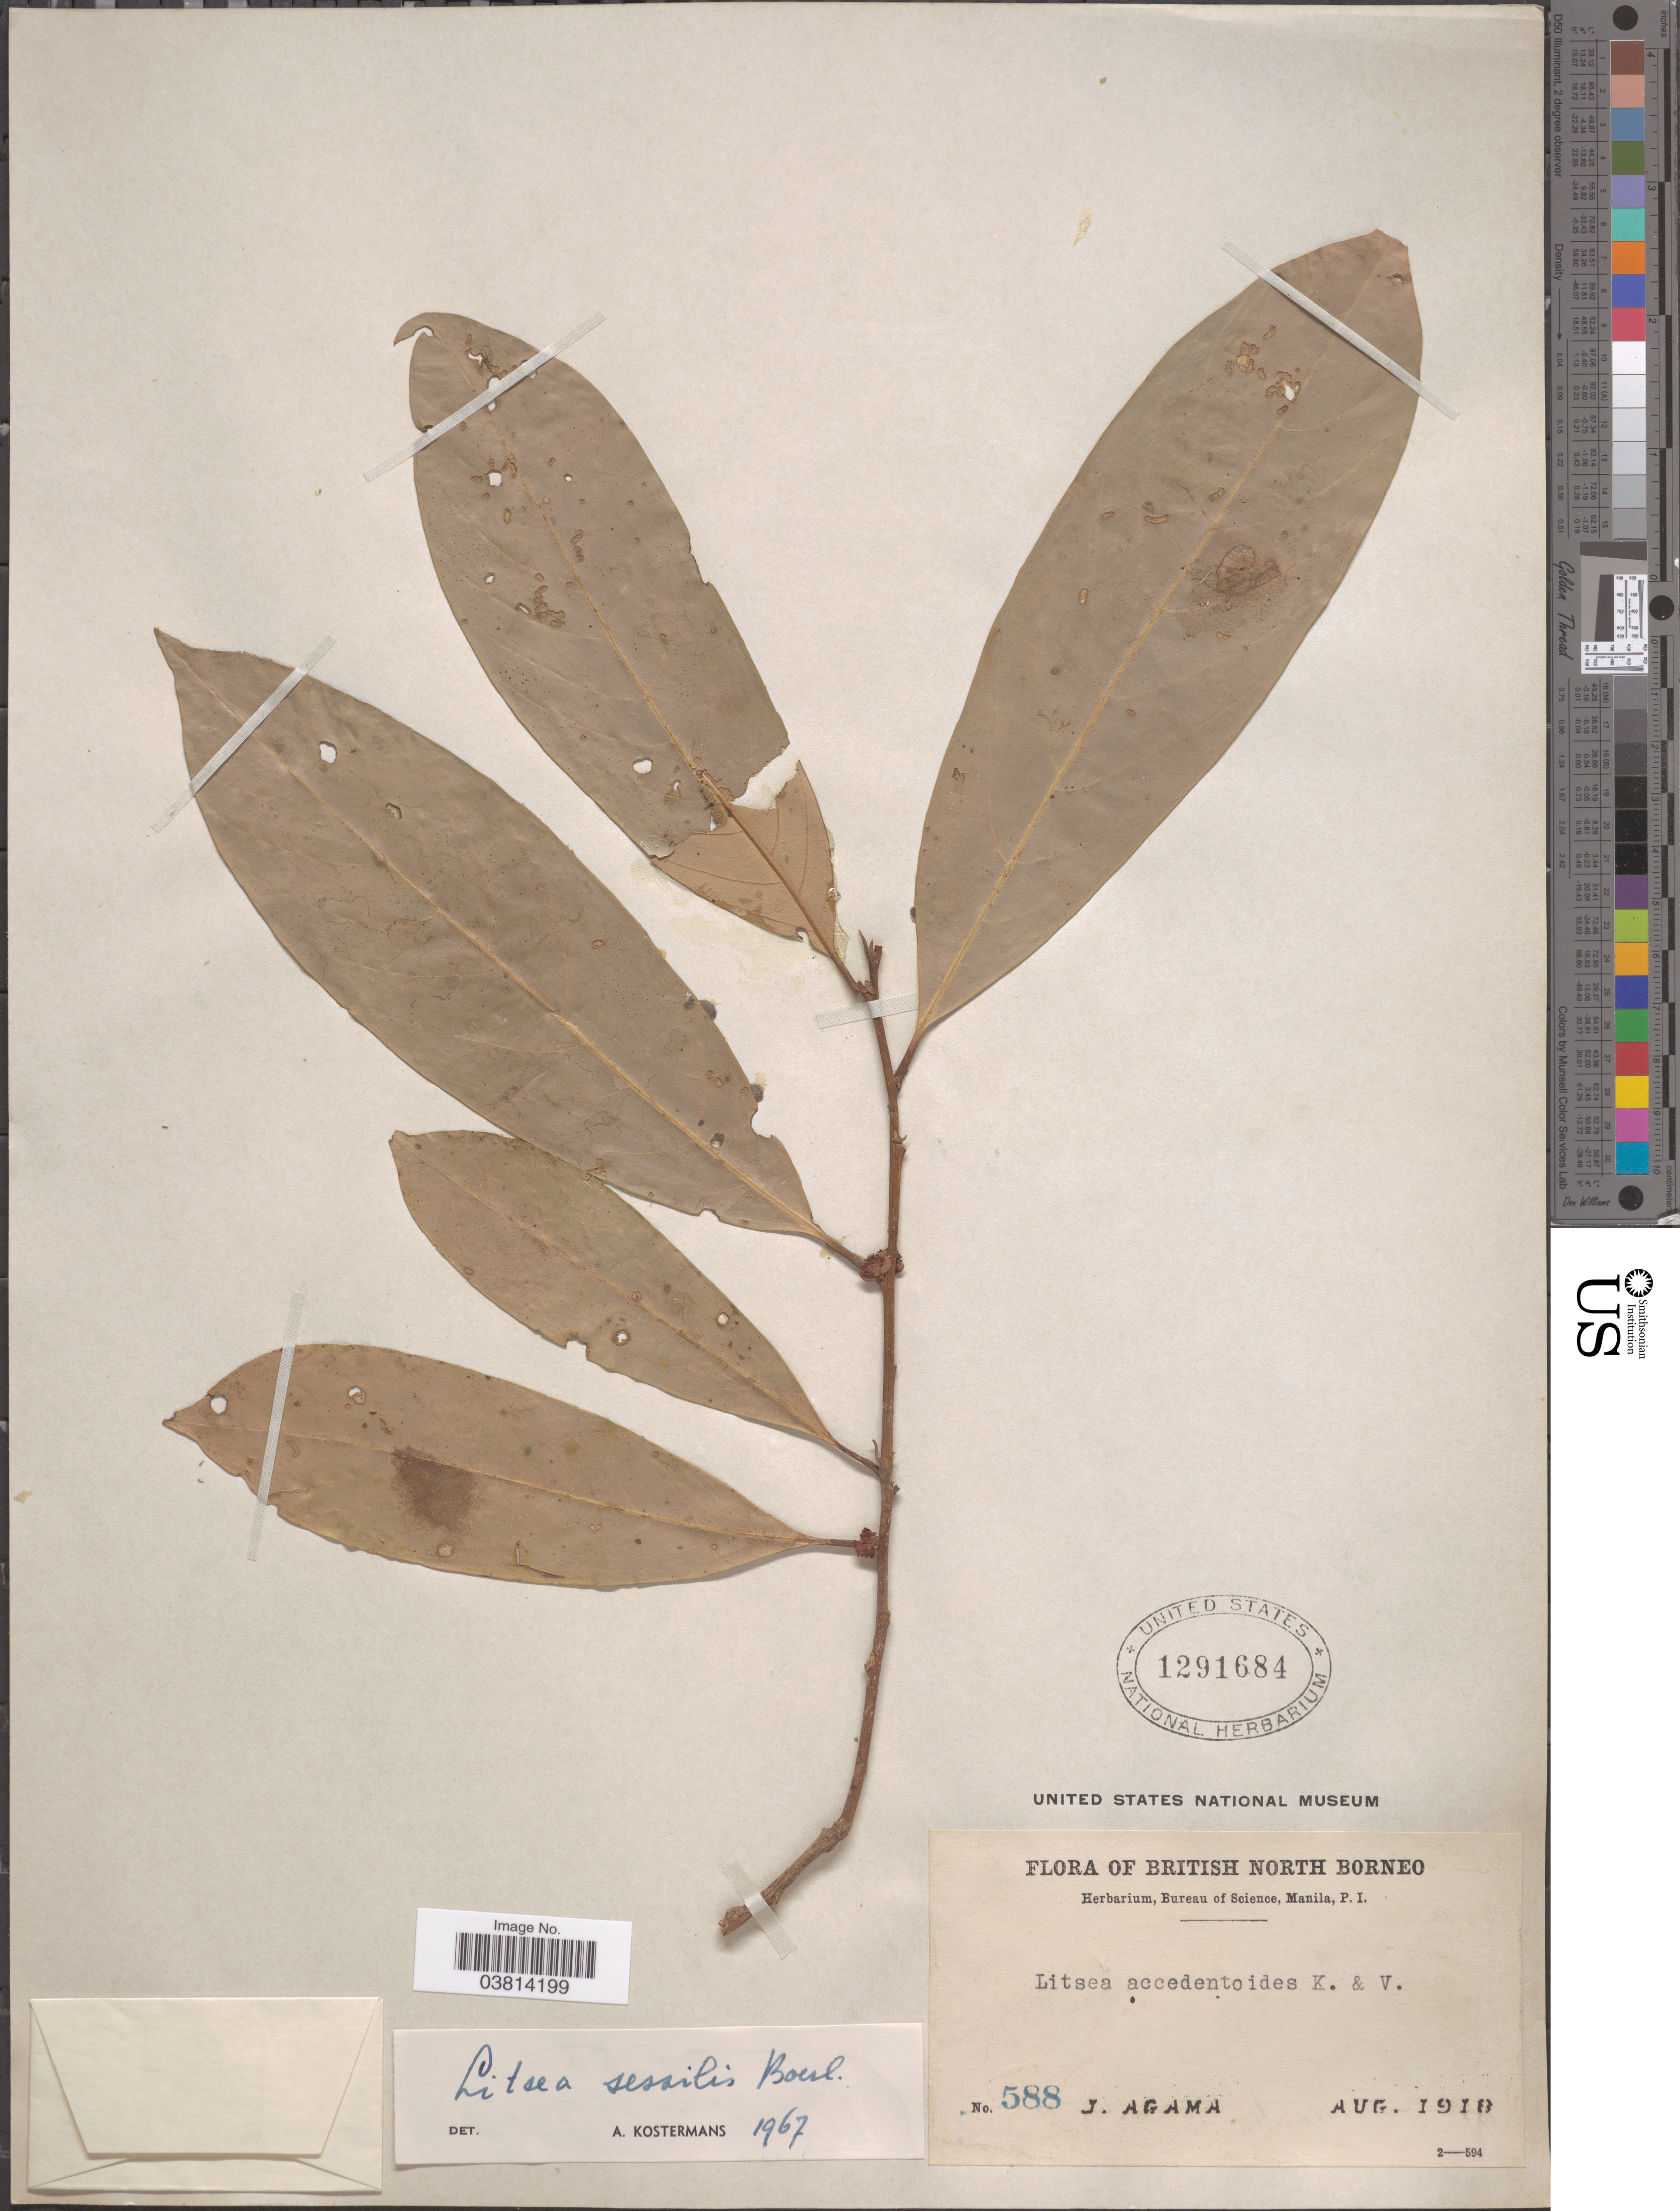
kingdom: Plantae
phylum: Tracheophyta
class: Magnoliopsida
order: Laurales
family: Lauraceae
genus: Litsea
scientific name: Litsea sessilis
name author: Boerl.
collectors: J. Agama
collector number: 588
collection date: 1918-08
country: Malaysia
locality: British North Borneo.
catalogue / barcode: US 1291684